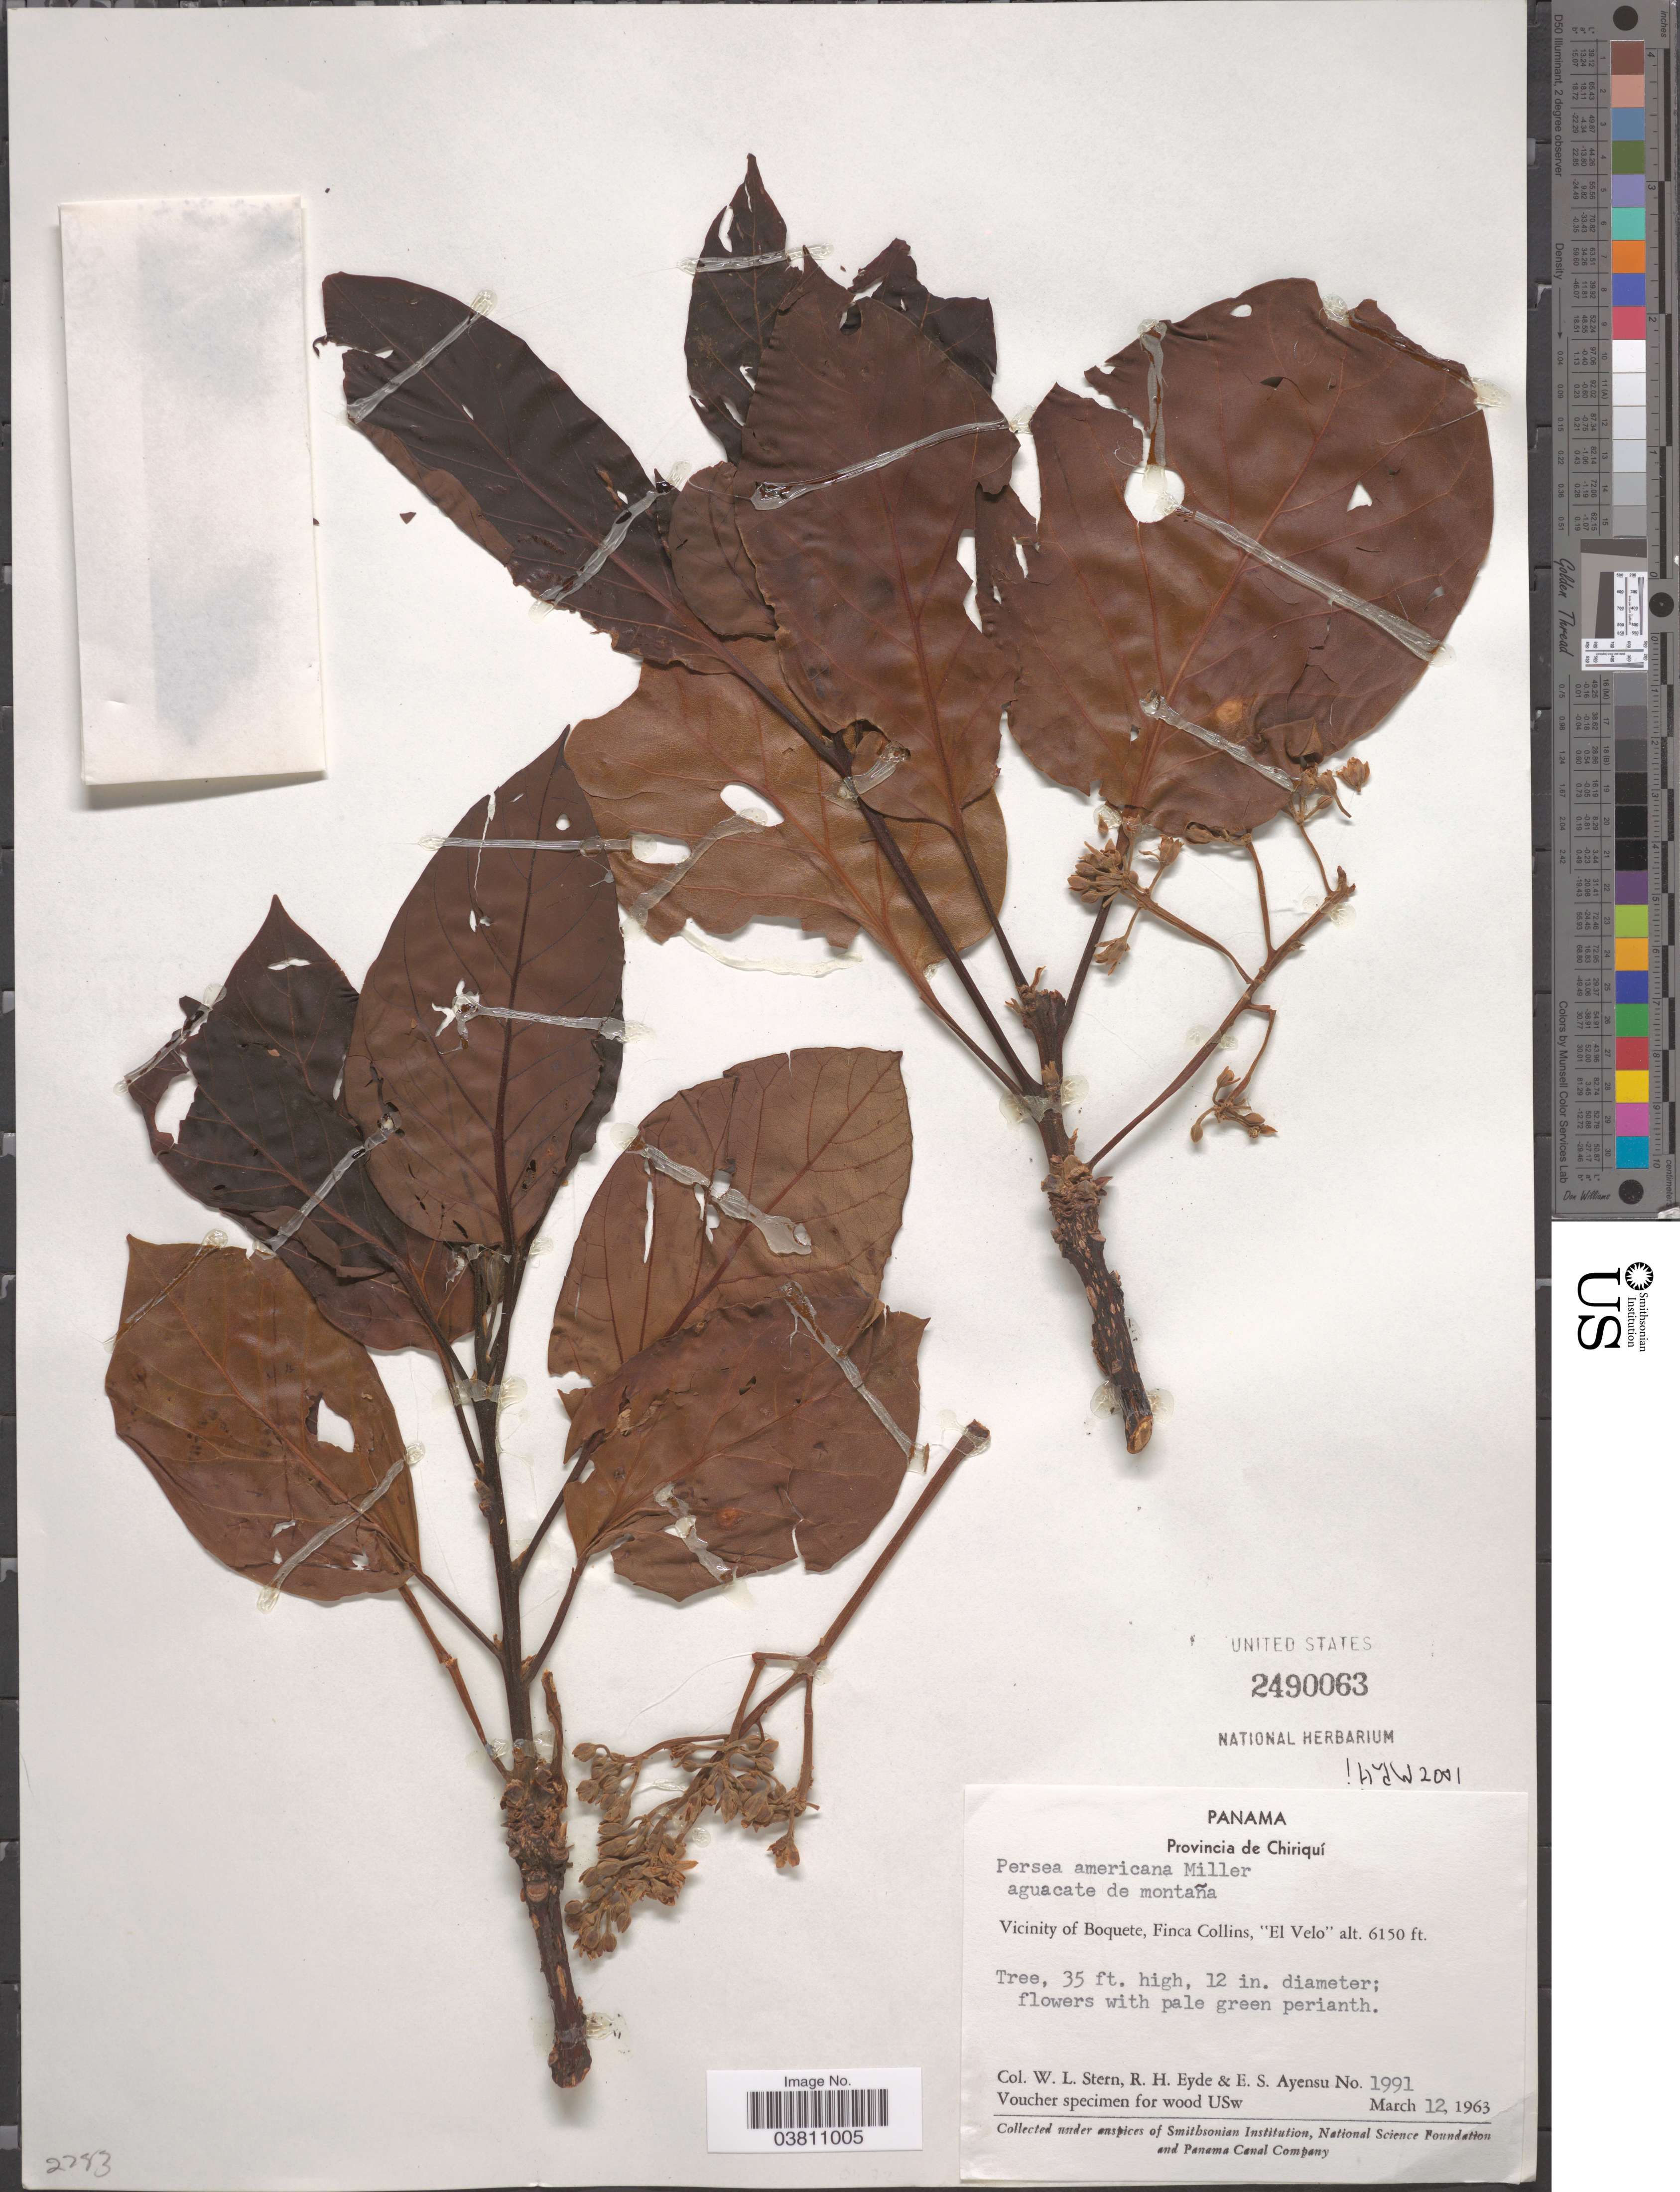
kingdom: Plantae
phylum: Tracheophyta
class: Magnoliopsida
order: Laurales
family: Lauraceae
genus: Persea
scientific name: Persea americana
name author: Mill.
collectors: W. L. Stern, R. H. Eyde & E. S. Ayensu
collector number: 1991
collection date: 1963-03-12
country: Panama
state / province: Chiriqui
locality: Vicinity of Boquete, Finca Collins, "El Velo".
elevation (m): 1875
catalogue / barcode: US 2490063